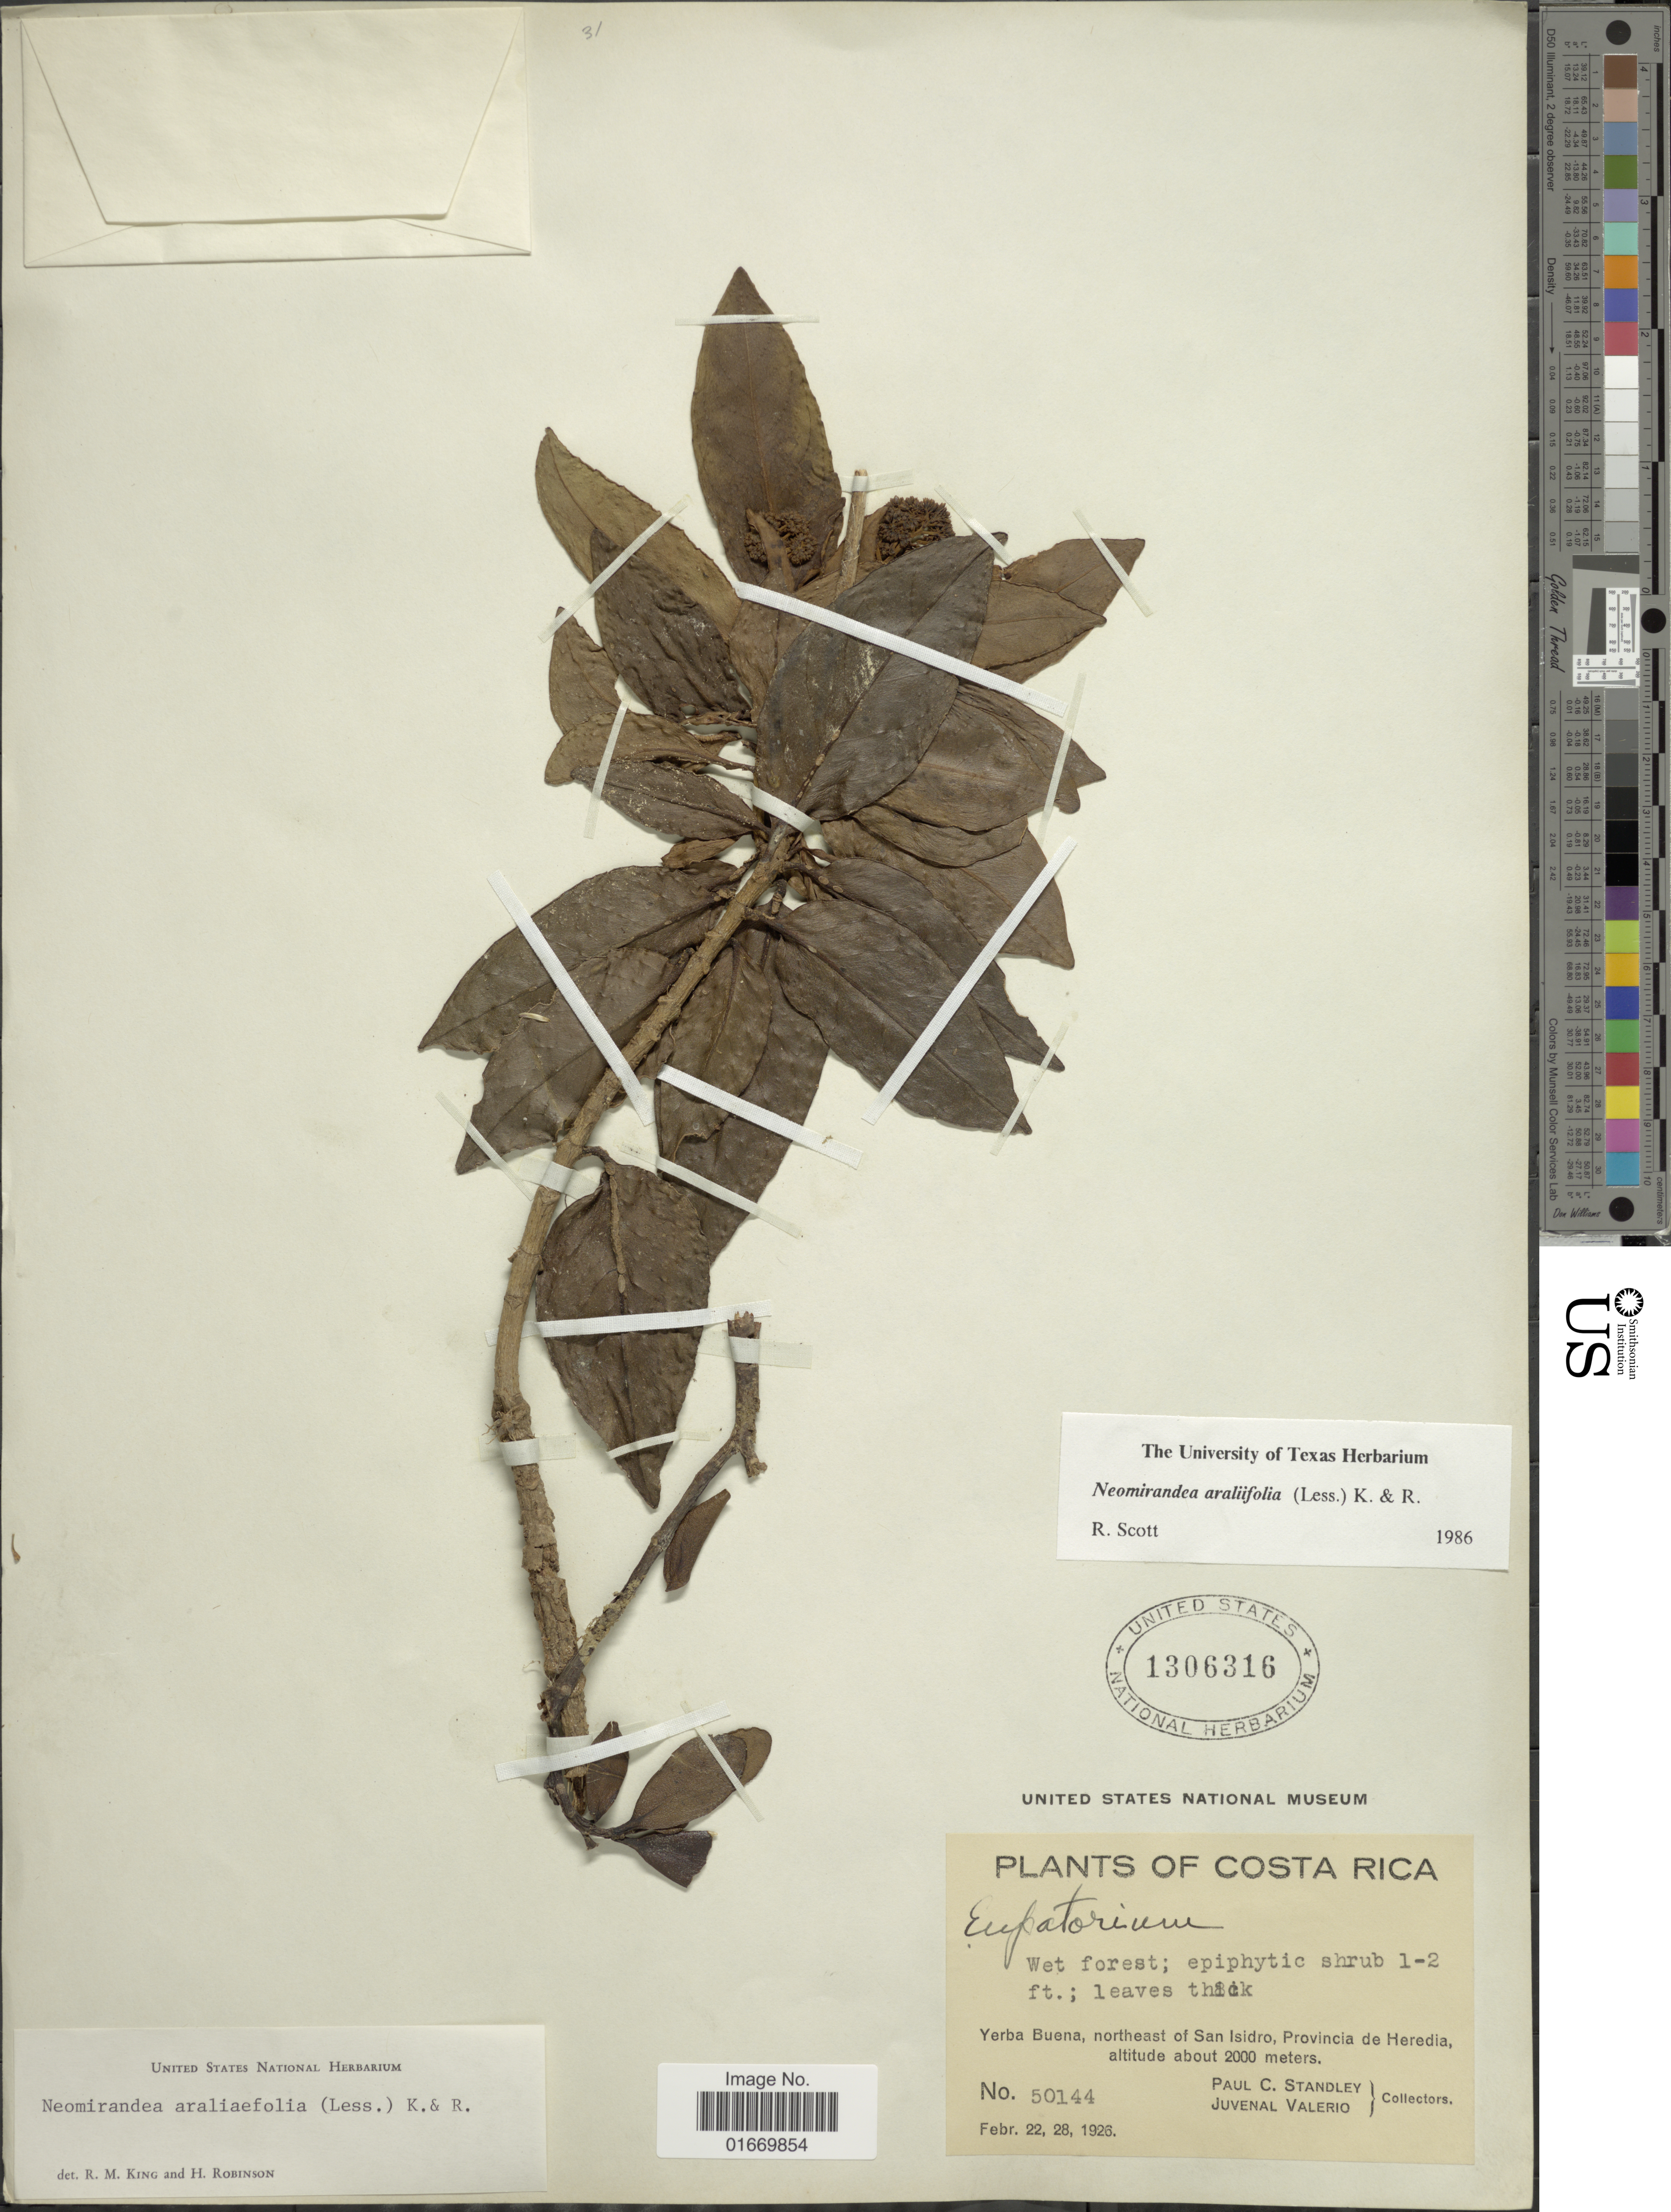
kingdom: Plantae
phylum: Tracheophyta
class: Magnoliopsida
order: Asterales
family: Asteraceae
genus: Neomirandea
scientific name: Neomirandea araliaefolia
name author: (Less.) R.M. King & H. Rob.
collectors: P. C. Standley & J. Valerio R.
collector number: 50144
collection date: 1926-02-22/1926-02-28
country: Costa Rica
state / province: Heredia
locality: Yerba Buena, northeast of San Isidro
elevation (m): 2000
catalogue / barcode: US 1306316